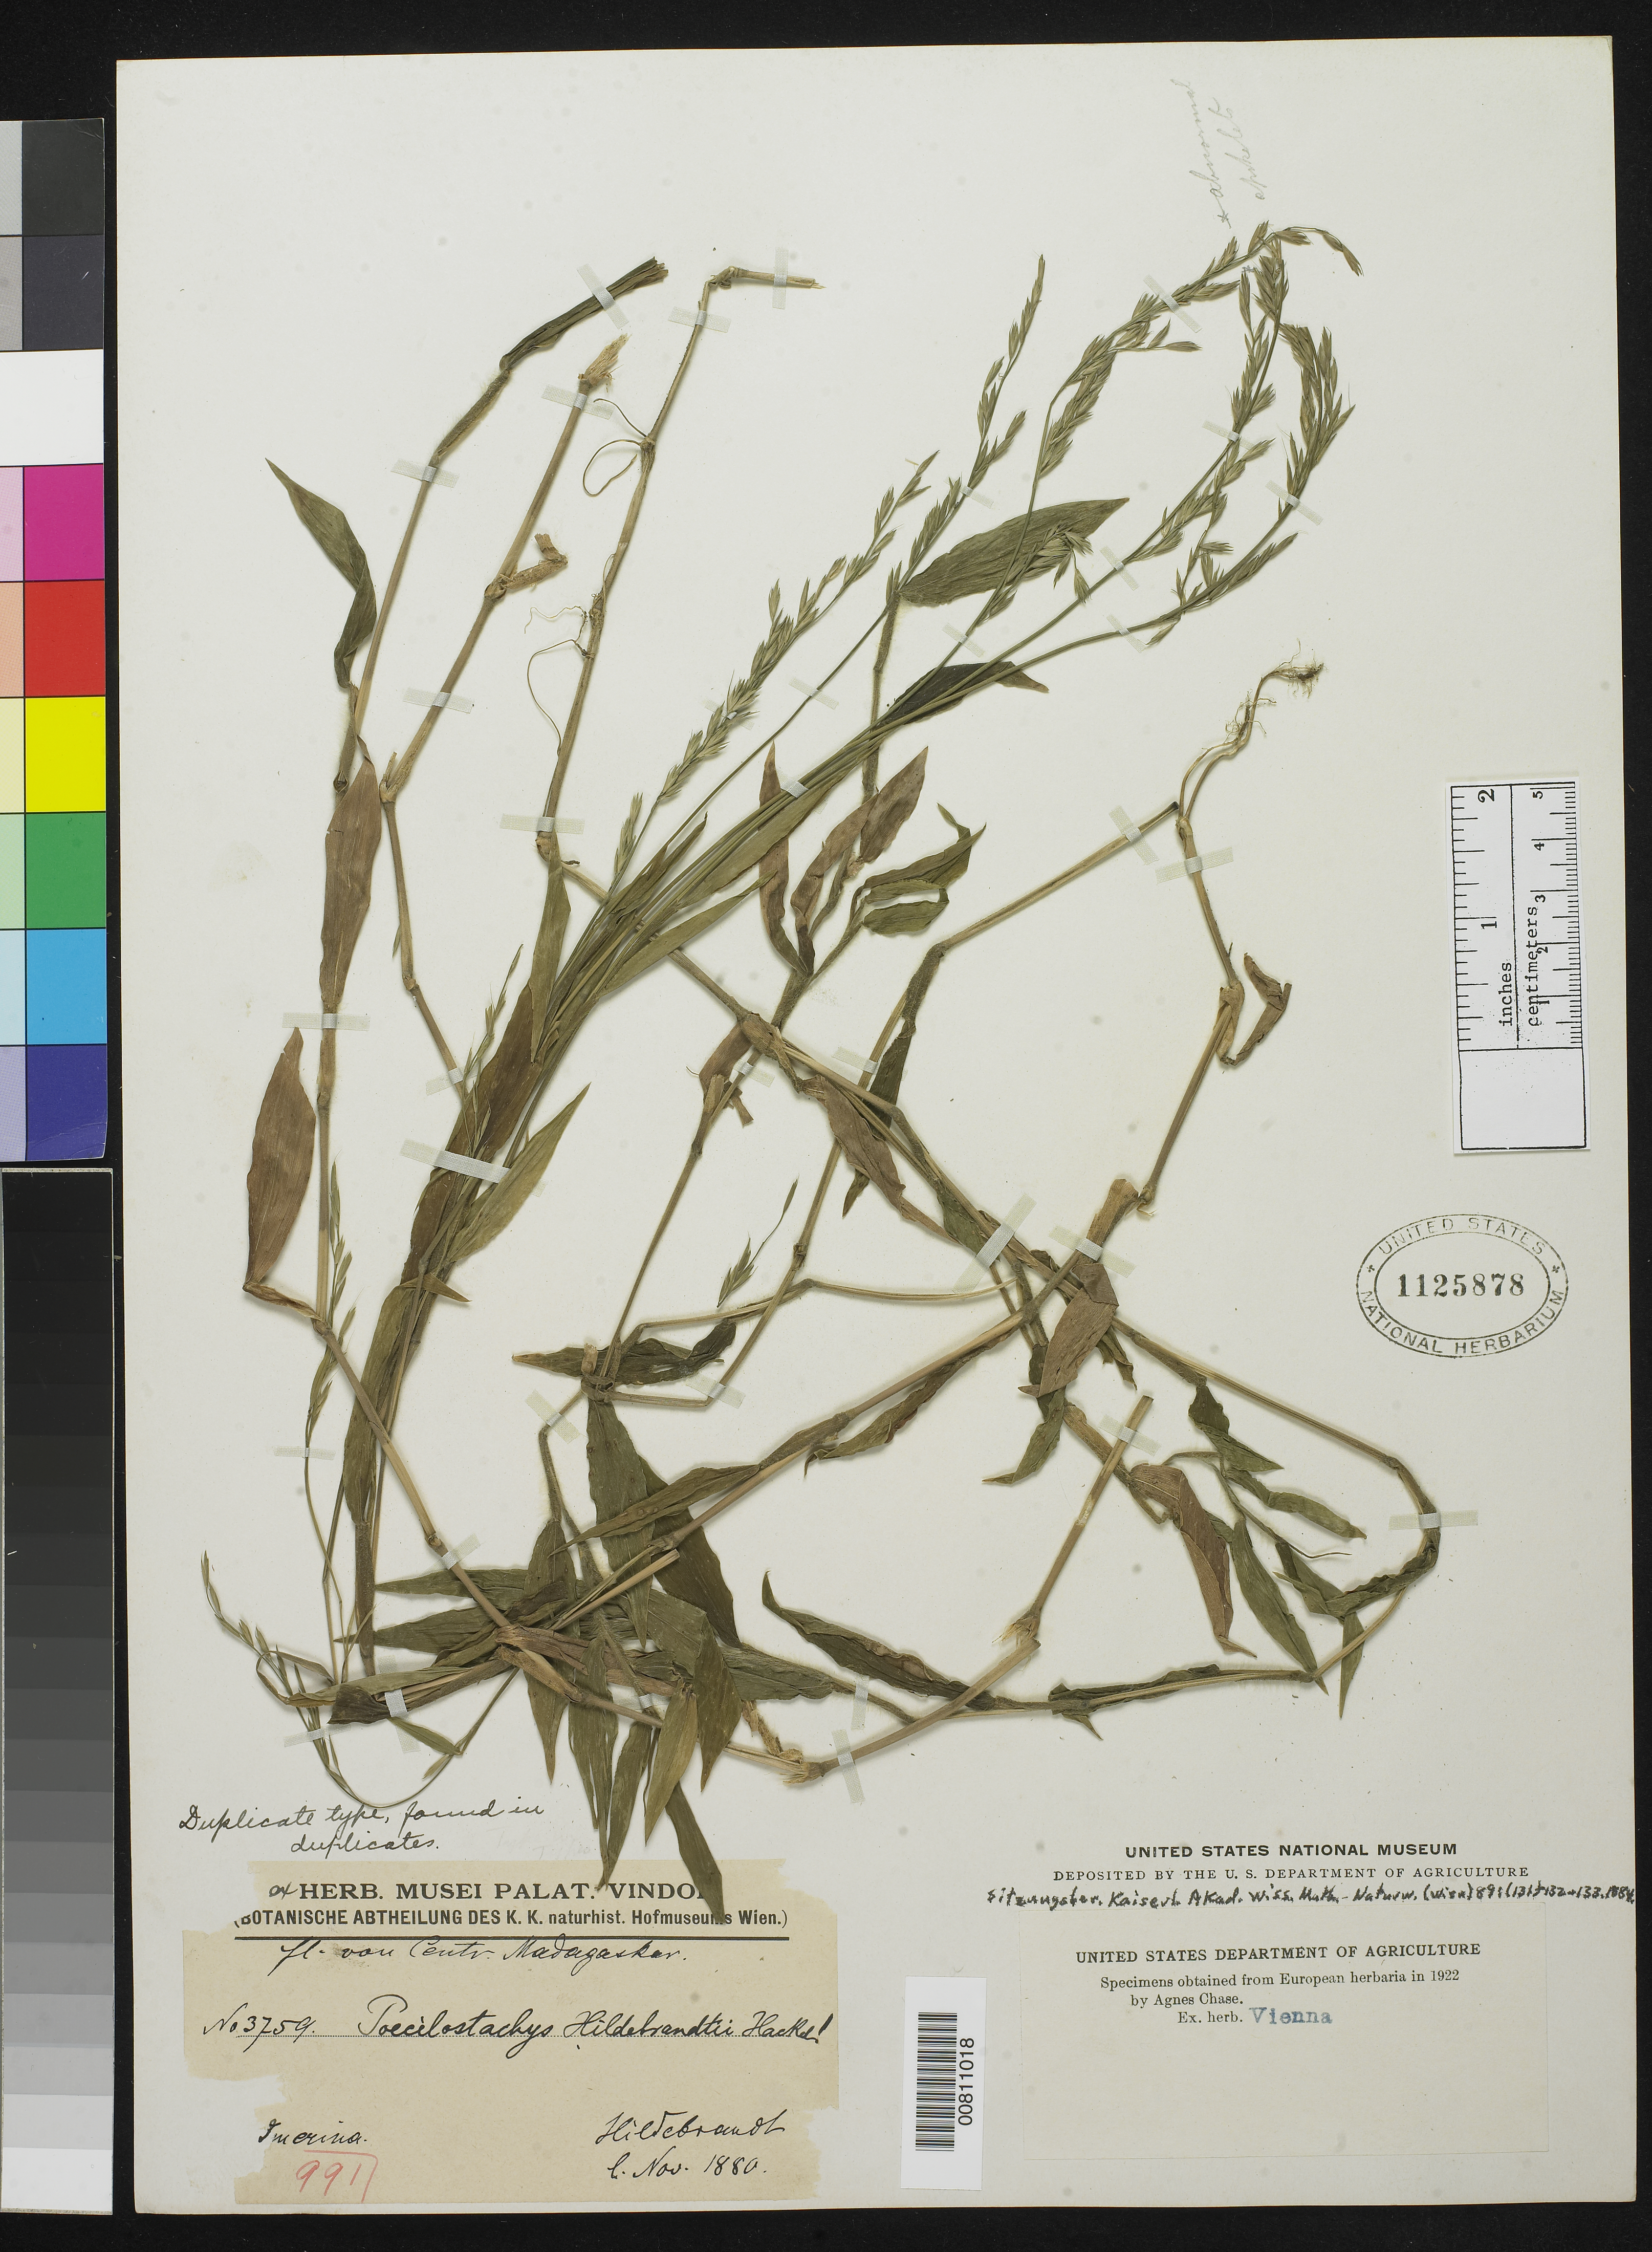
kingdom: Plantae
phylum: Tracheophyta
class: Liliopsida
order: Poales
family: Poaceae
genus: Poecilostachys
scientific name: Poecilostachys hildebrandtii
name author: Hack.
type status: Isotype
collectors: J. Hildebrandt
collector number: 3759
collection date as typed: Nov 1880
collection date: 1880-11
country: Madagascar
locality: Imerina.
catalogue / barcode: US 1125878